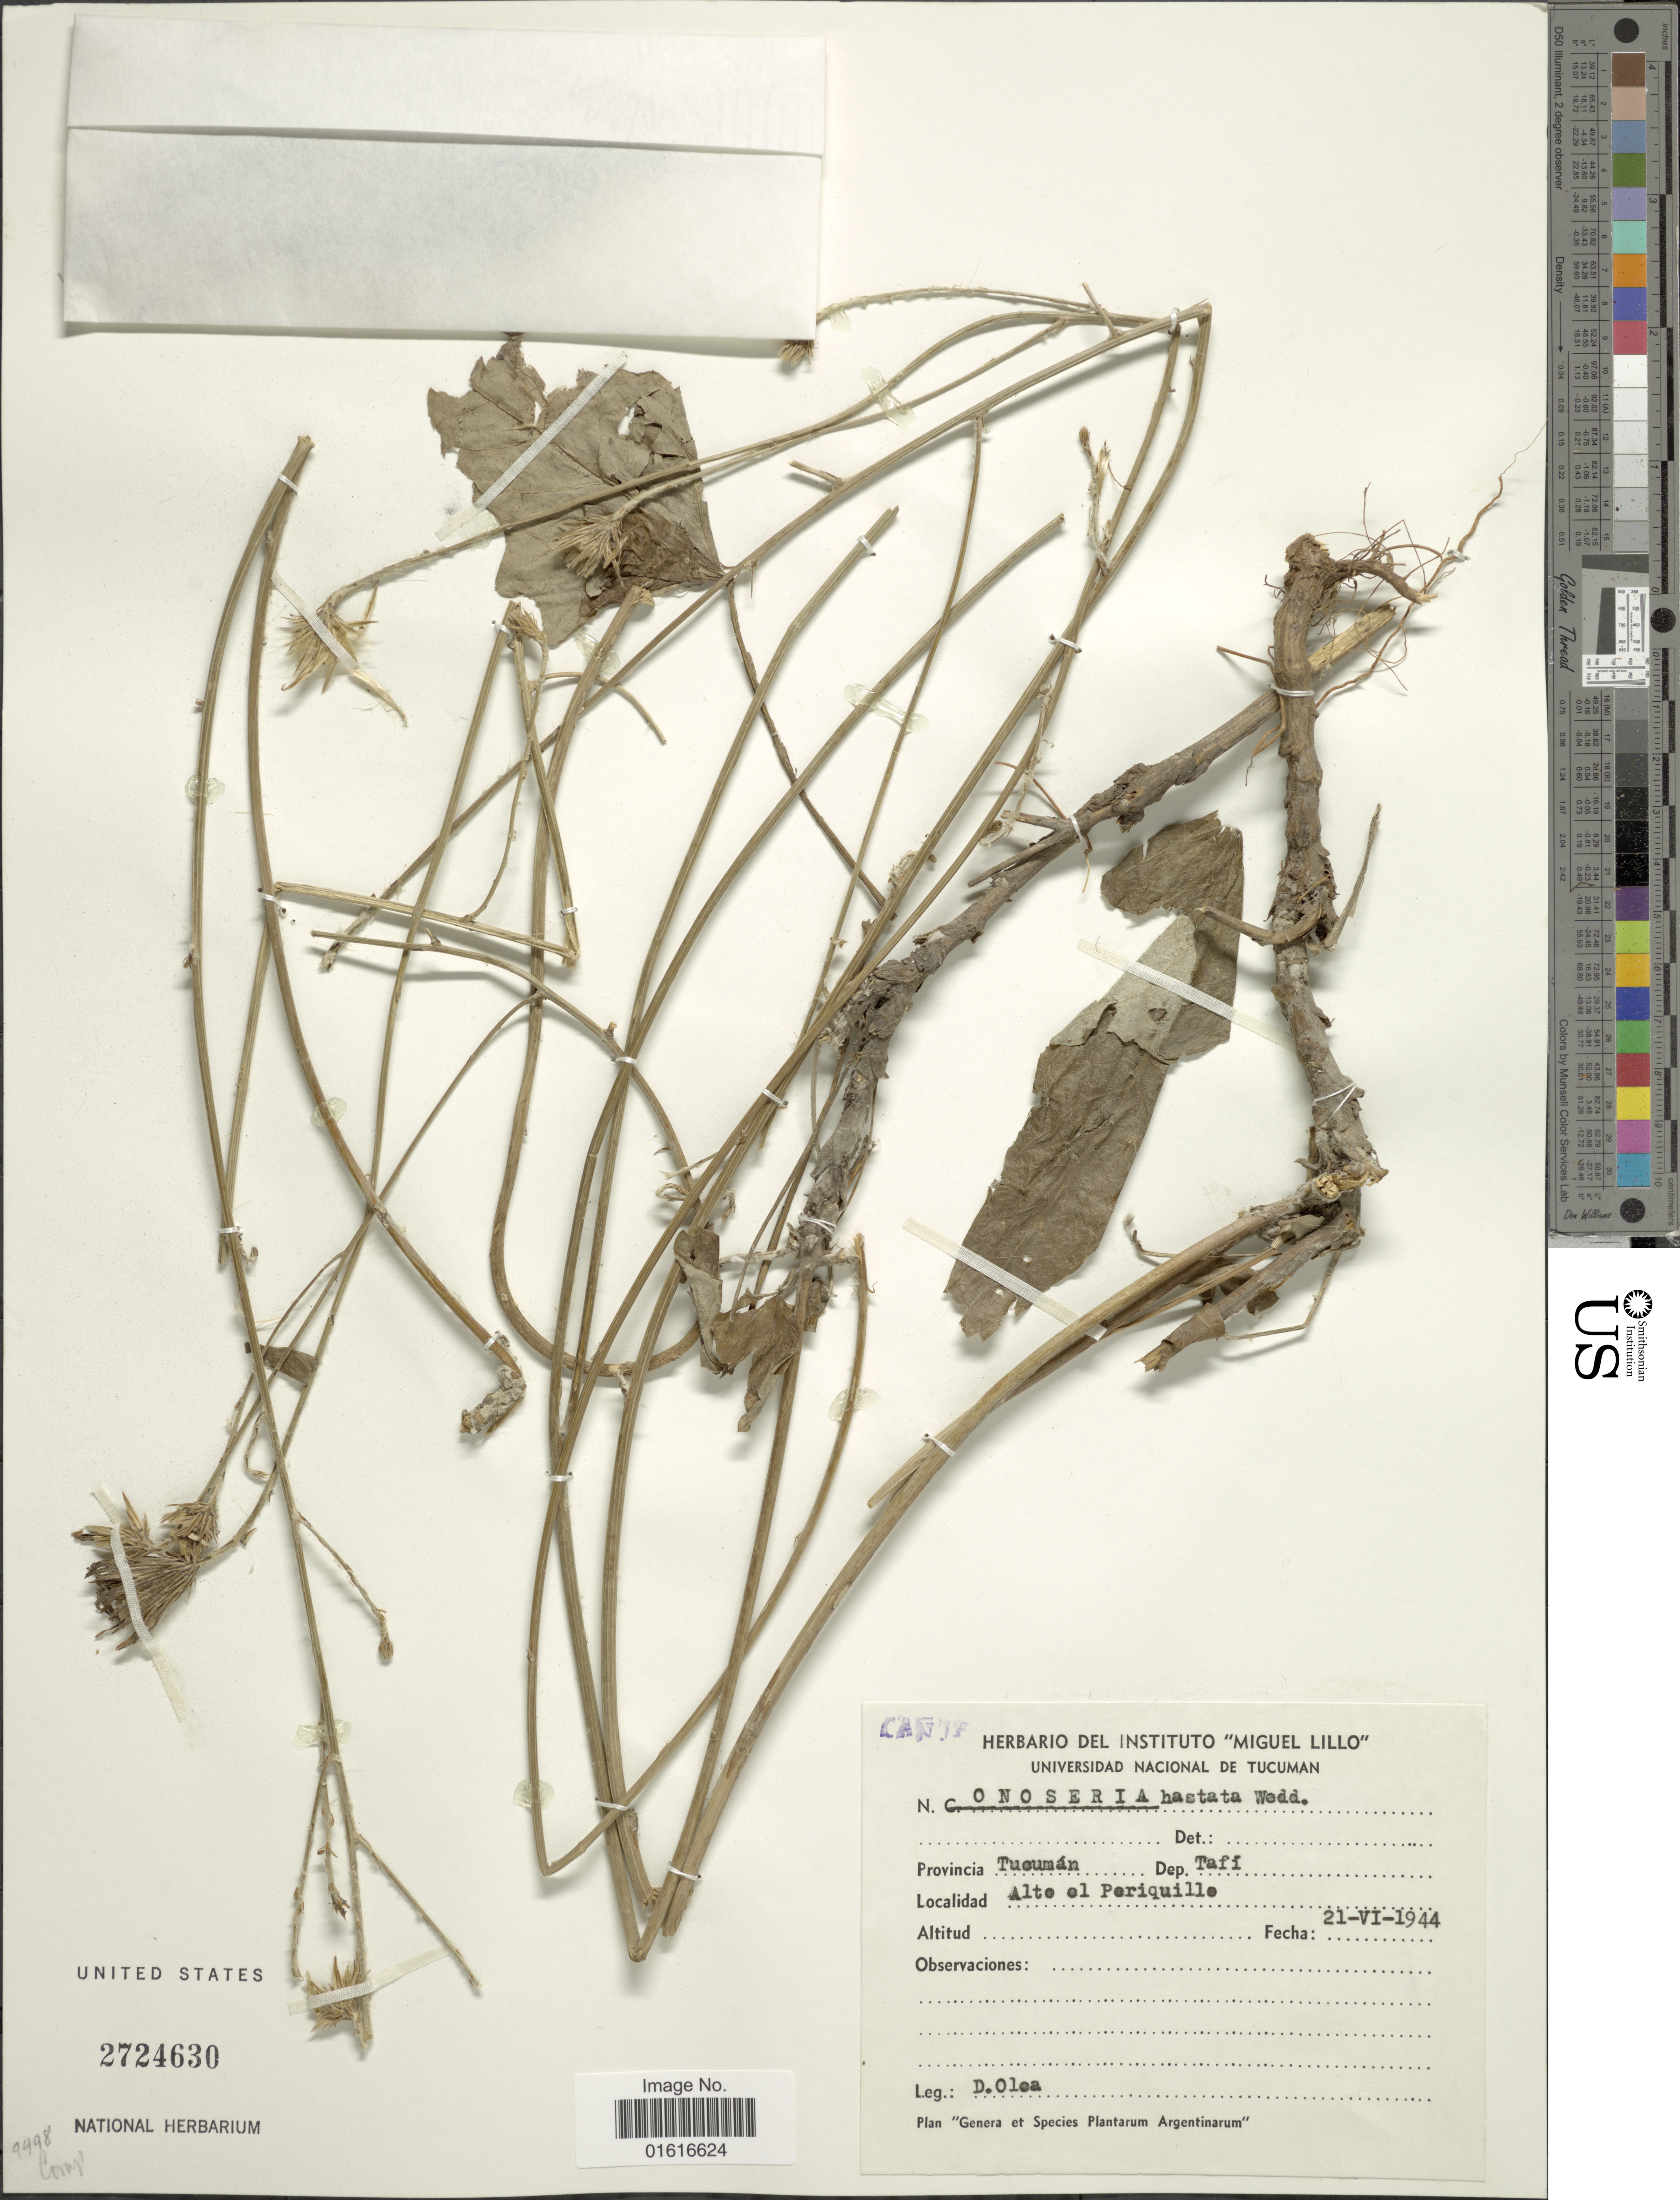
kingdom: Plantae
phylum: Tracheophyta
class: Magnoliopsida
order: Asterales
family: Asteraceae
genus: Onoseris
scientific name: Onoseris hastata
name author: Wedd.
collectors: D. Olea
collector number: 9498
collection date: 1944-06-21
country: Argentina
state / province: Tucuman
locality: Dep. Tafi, Alto el perquille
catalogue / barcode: US 2724630